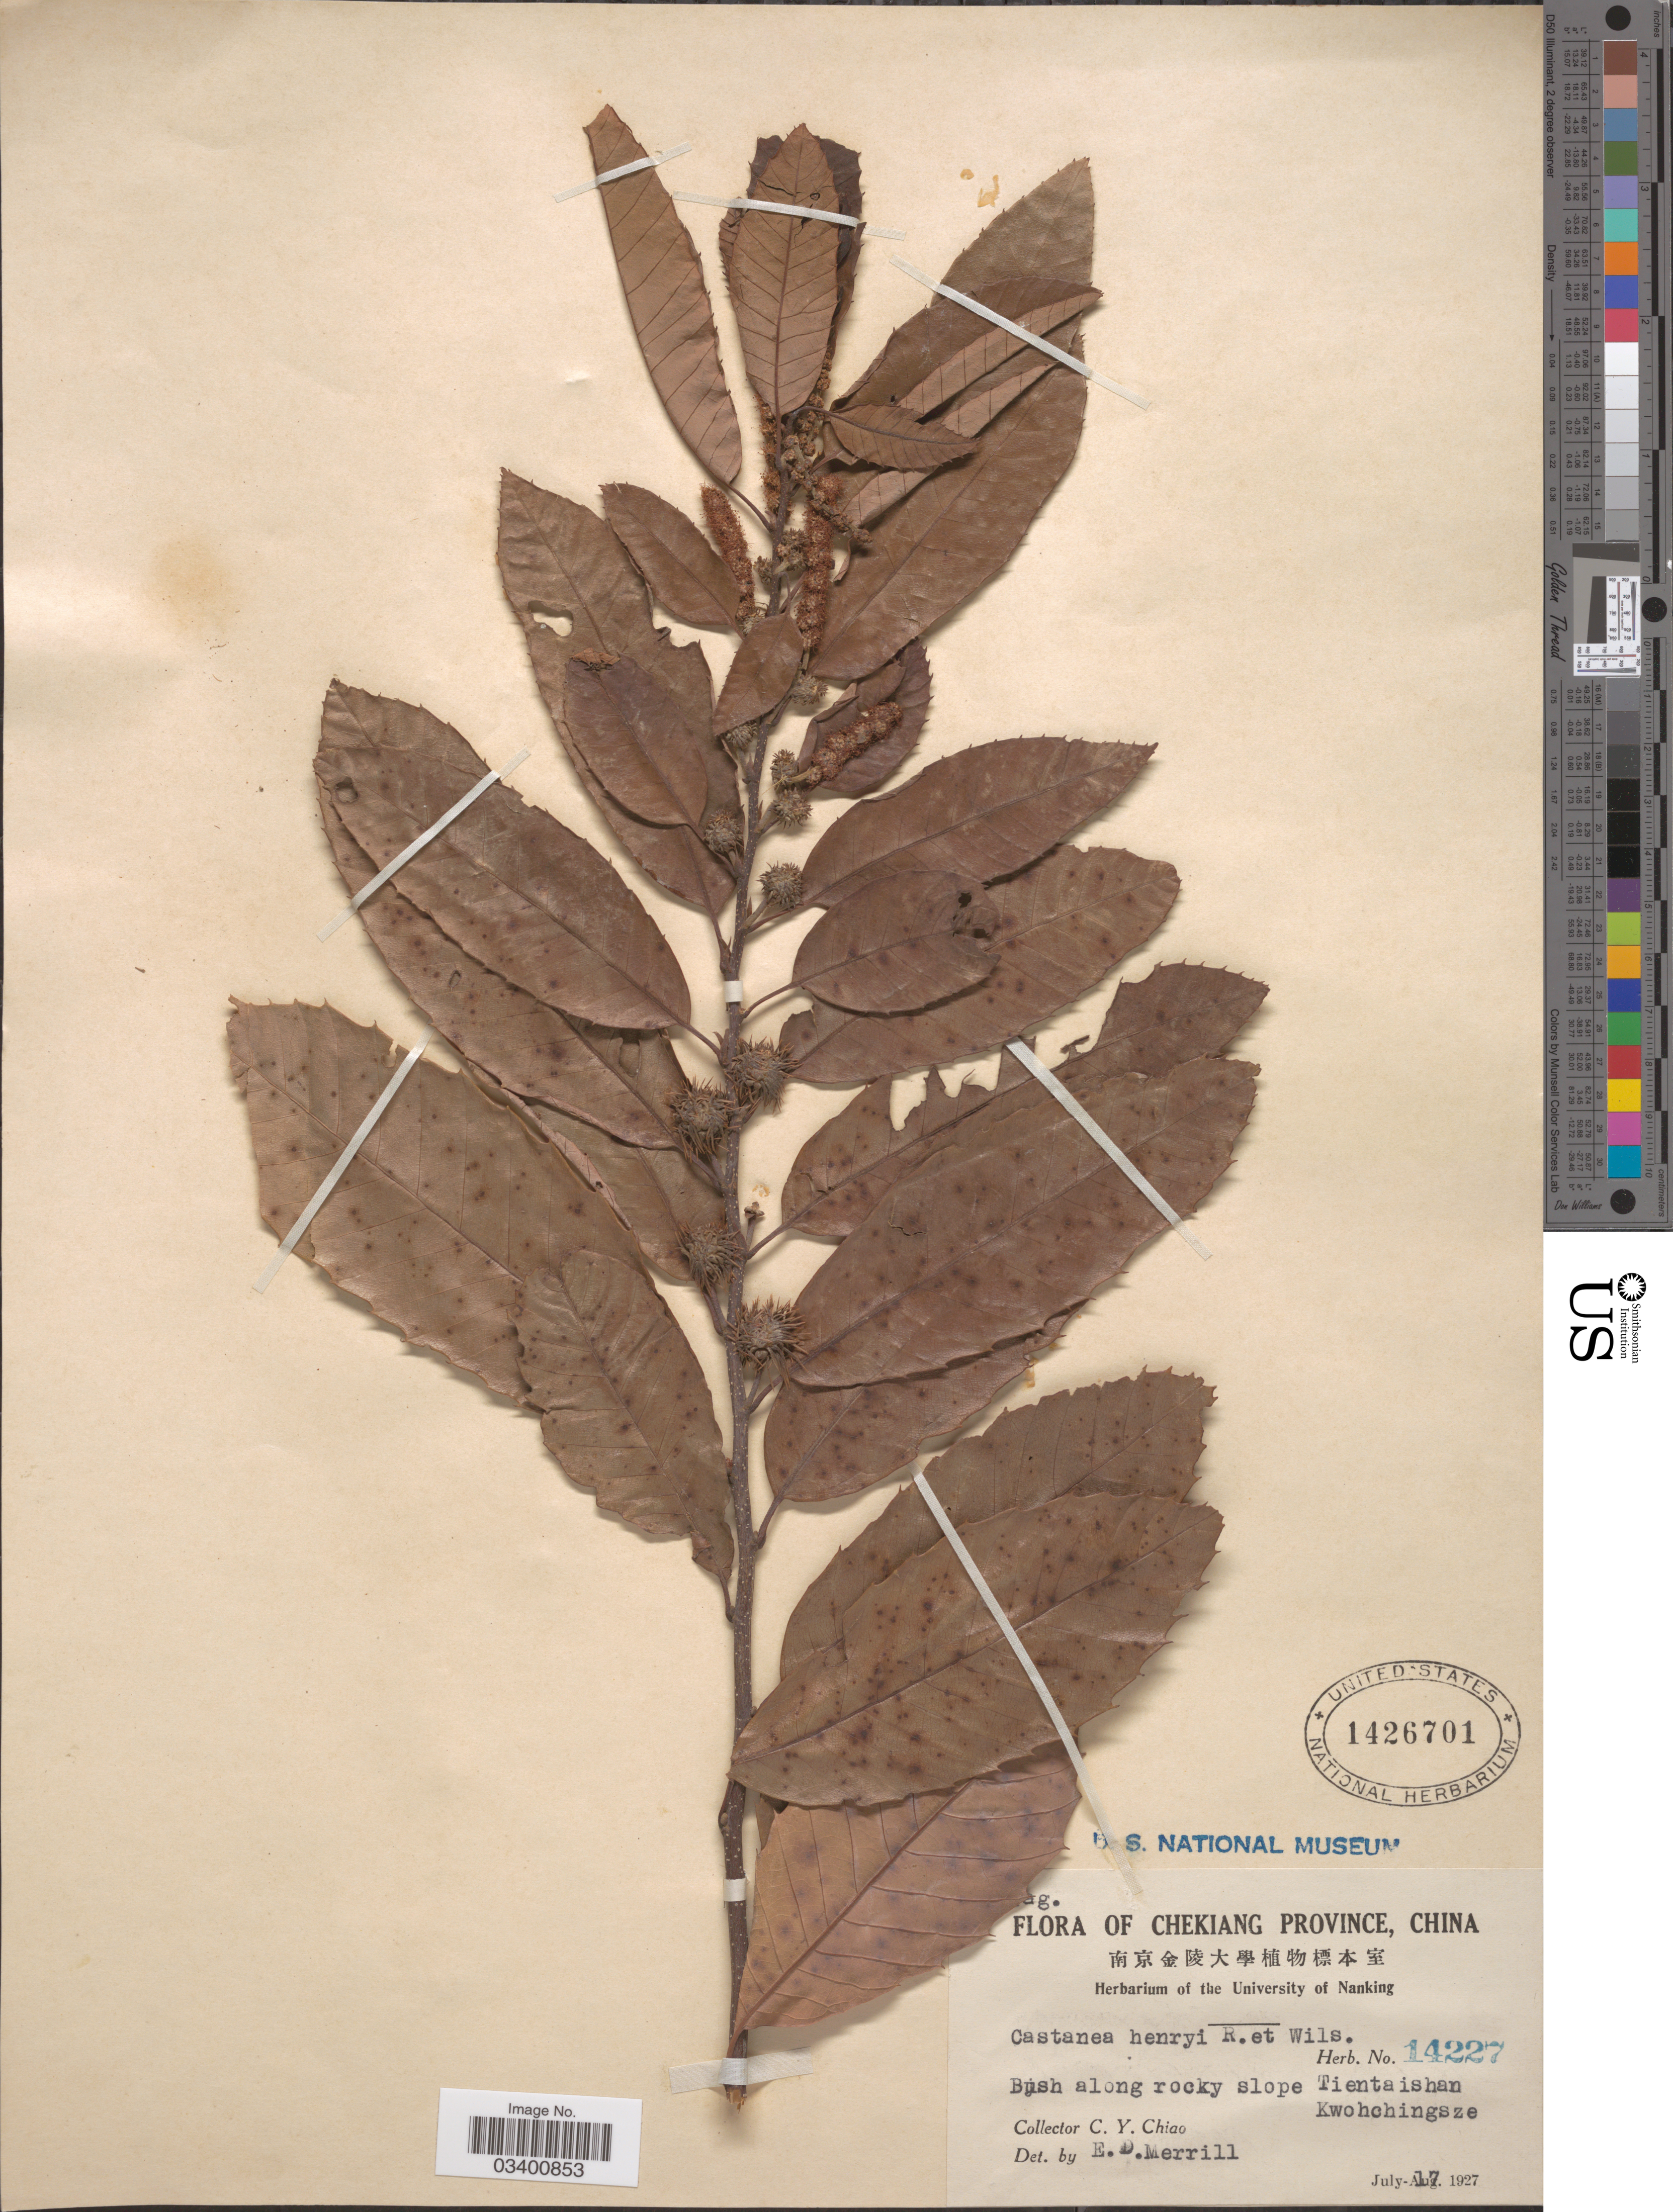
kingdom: Plantae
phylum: Tracheophyta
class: Magnoliopsida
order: Fagales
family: Fagaceae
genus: Castanea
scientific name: Castanea seguinii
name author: Dode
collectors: C. Y. Chiao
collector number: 14227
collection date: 1927-07-17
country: China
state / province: Zhejiang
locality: Chekiang Province, Bush along rocky slope Tientaishan Kwohchingsze.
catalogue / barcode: US 1426701